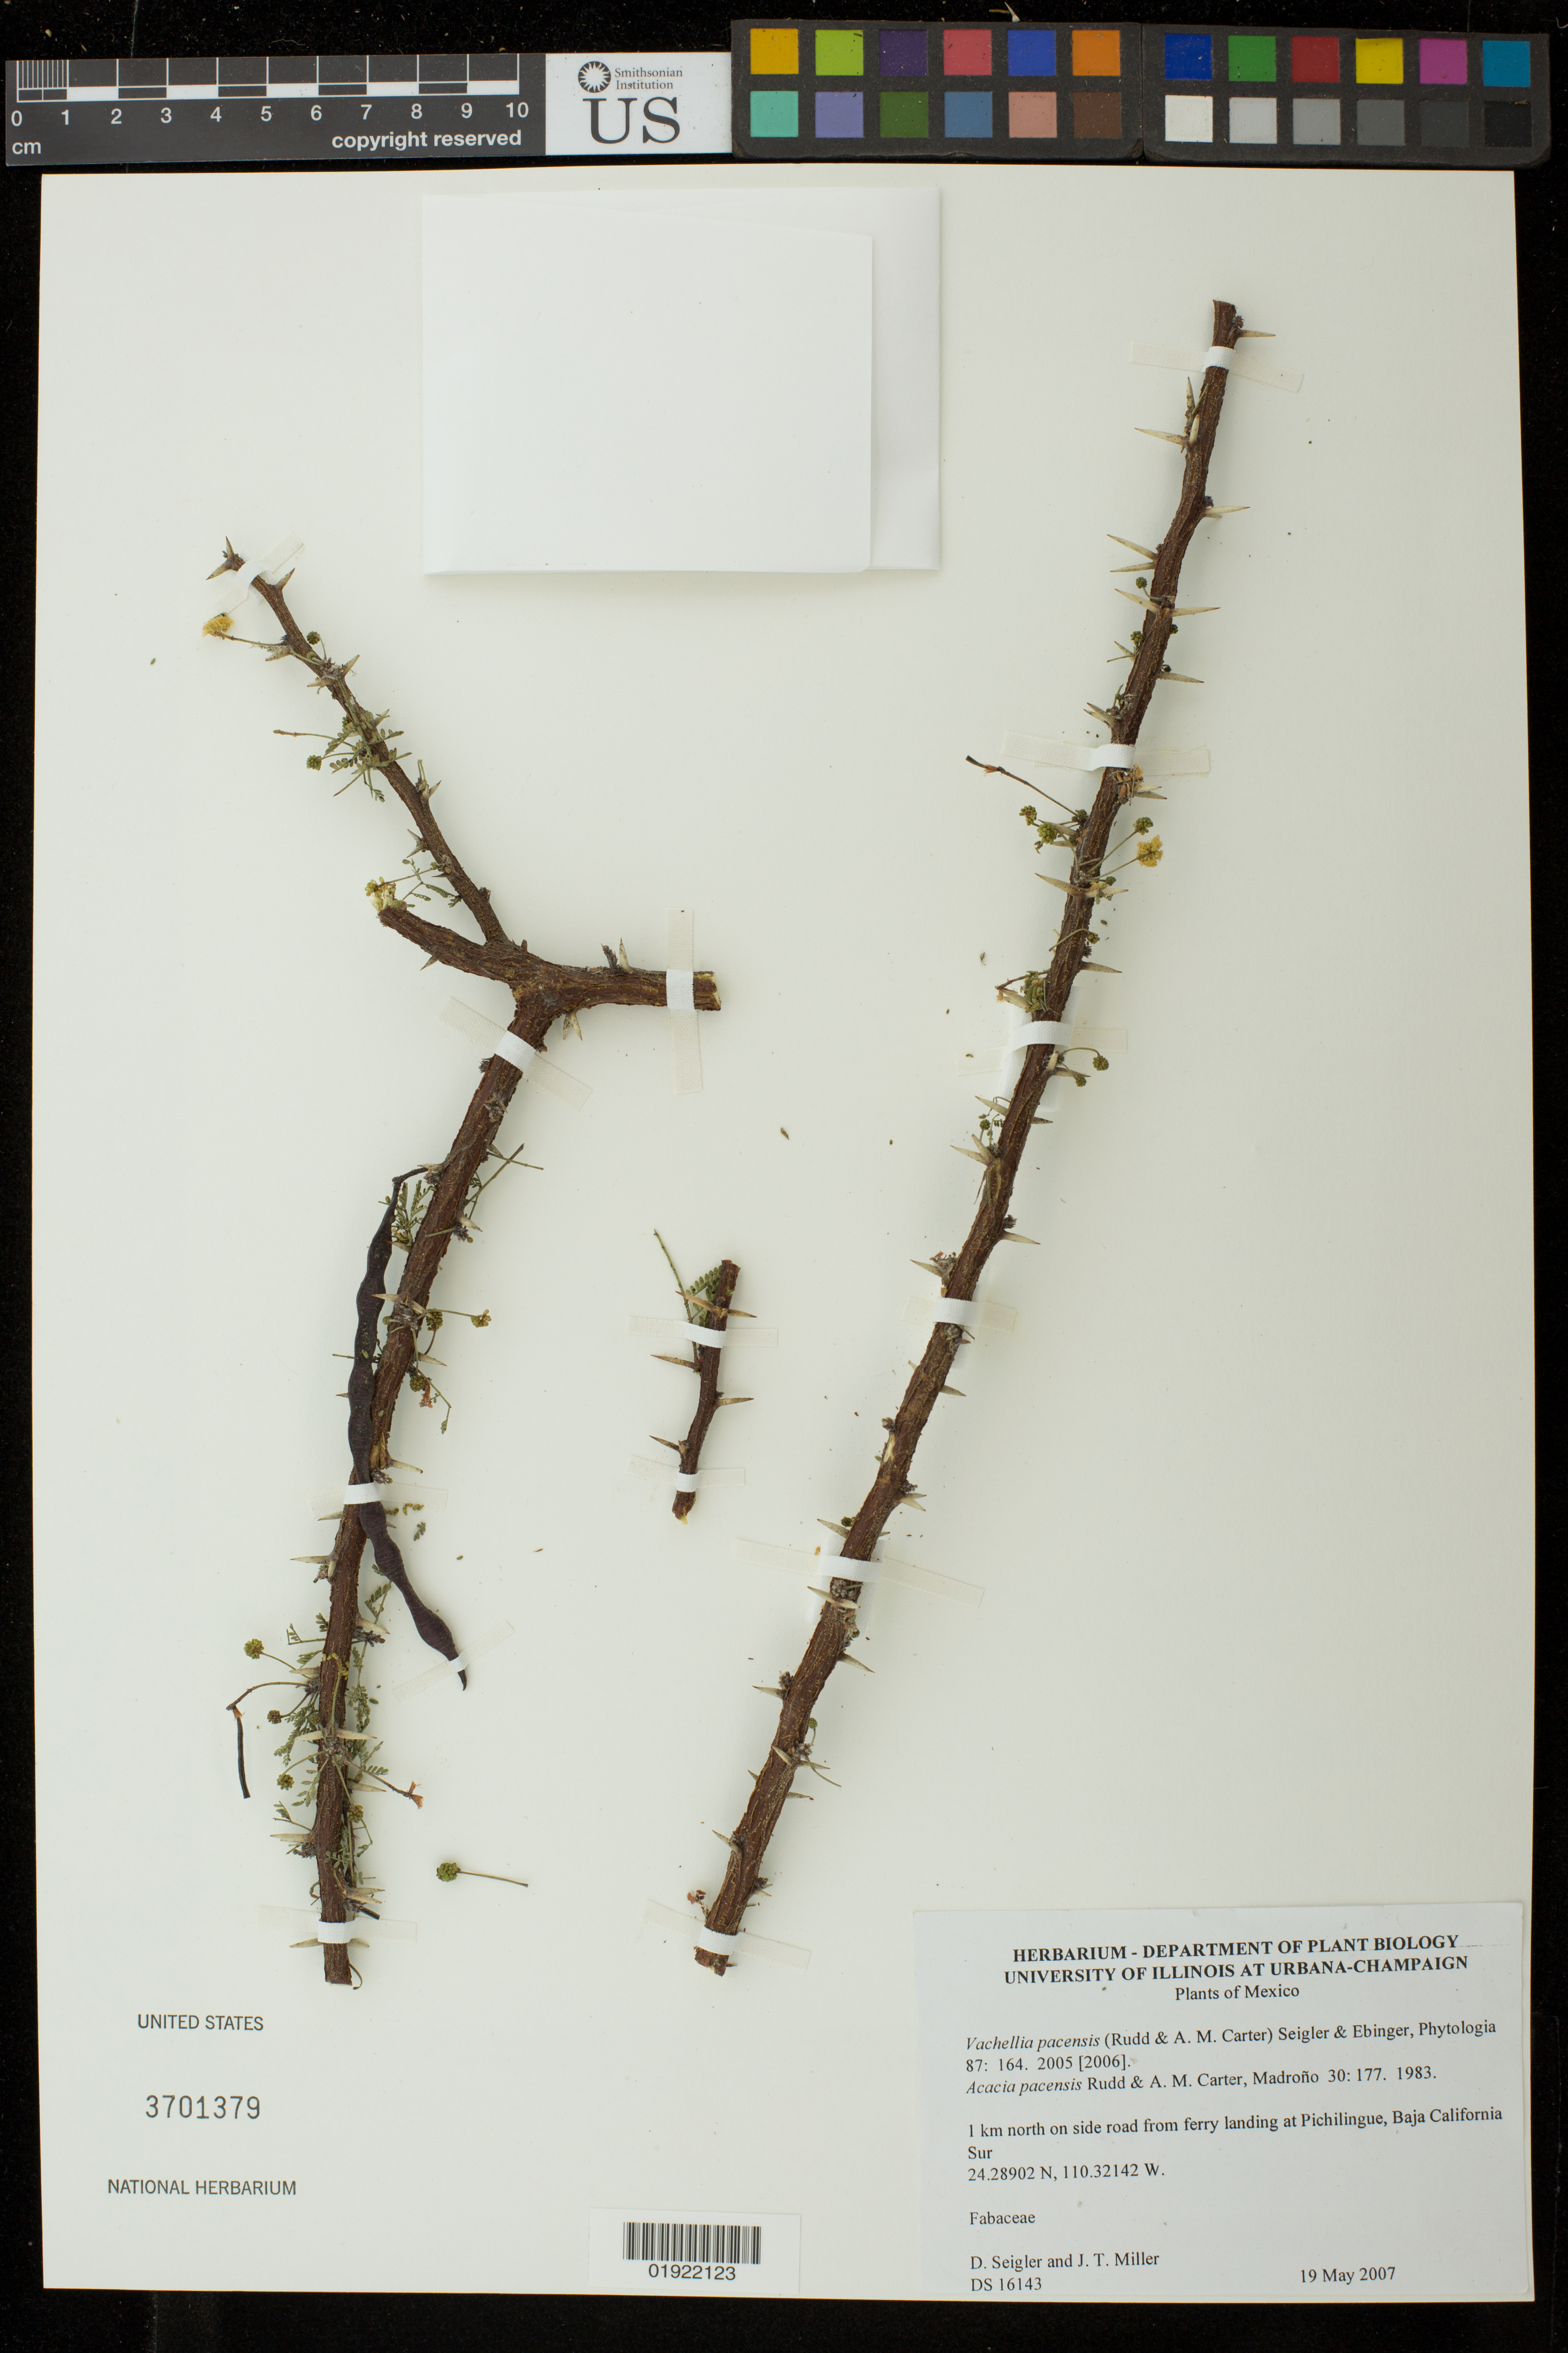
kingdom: Plantae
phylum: Tracheophyta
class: Magnoliopsida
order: Fabales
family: Fabaceae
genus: Vachellia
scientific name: Vachellia pacensis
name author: (Rudd & A.M. Carter) Seigler & Ebinger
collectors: D. Seigler & J. T. Miller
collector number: DS 16143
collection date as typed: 19 May 2007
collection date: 2007-05-19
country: Mexico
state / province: Baja California Sur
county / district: La Paz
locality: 1 km north on side road from ferry landing at Pichilingue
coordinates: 24.28902 N, 110.32142 W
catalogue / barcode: US 3701379